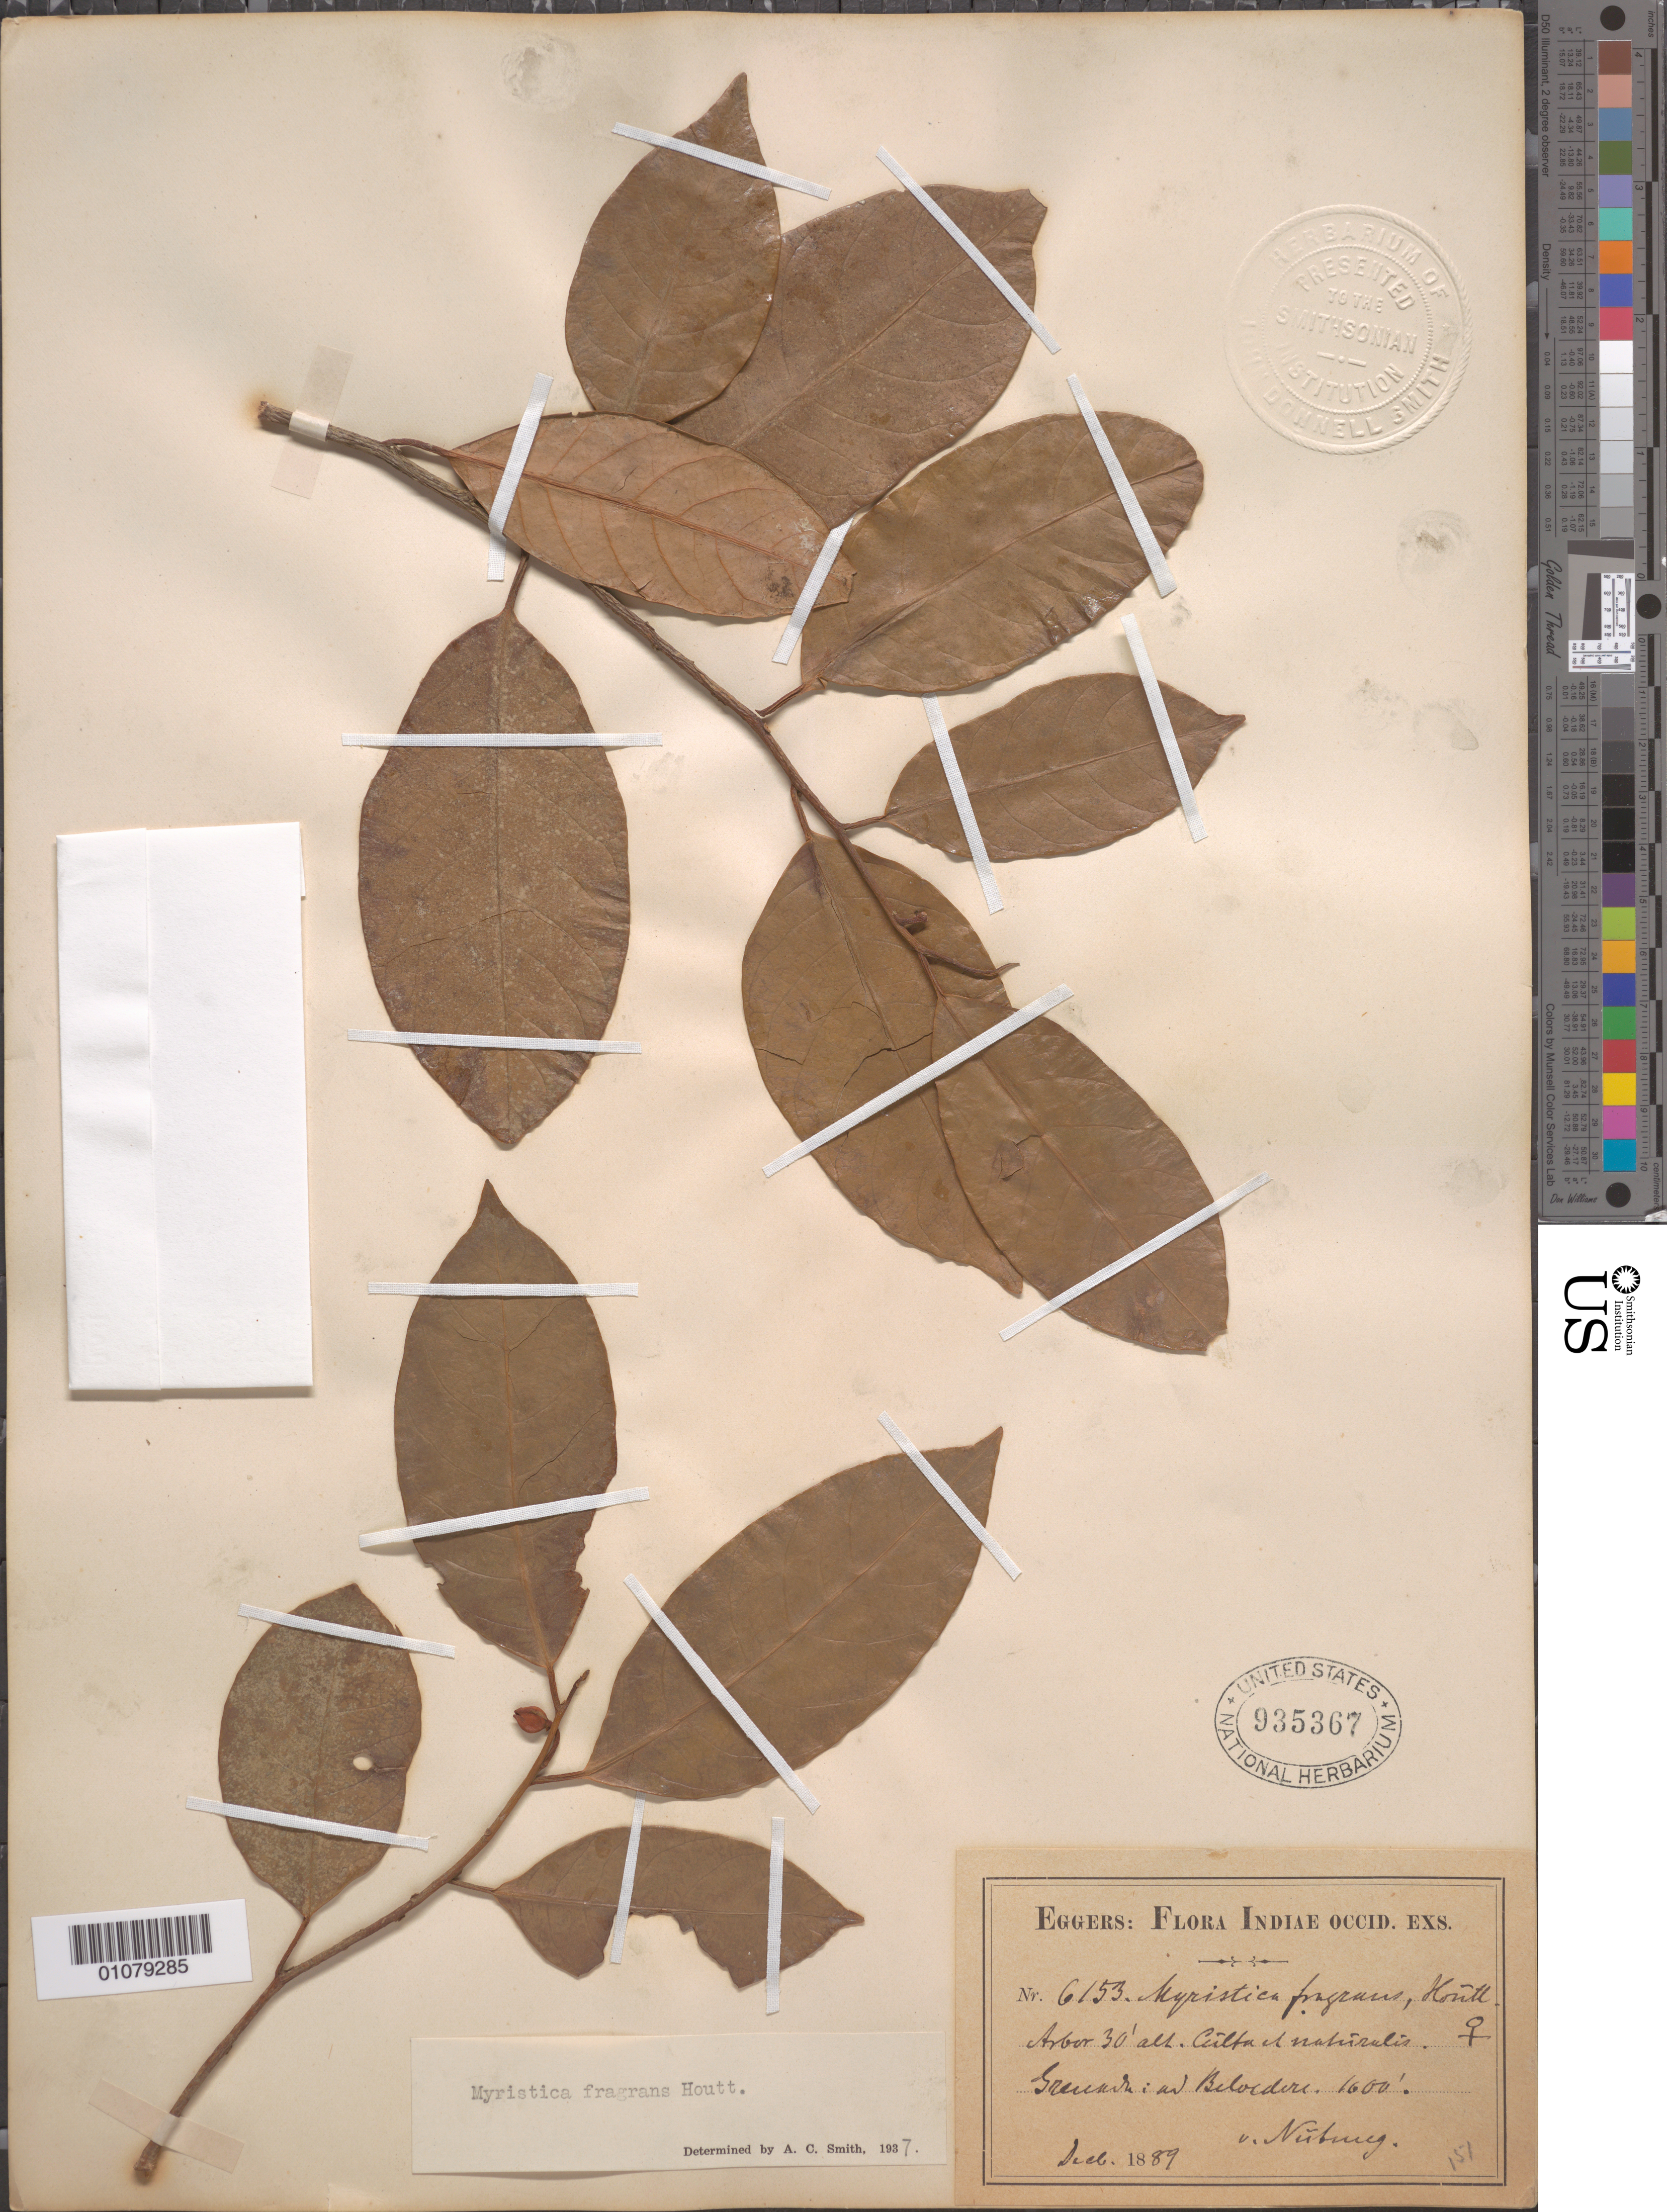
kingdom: Plantae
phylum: Tracheophyta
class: Magnoliopsida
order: Magnoliales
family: Myristicaceae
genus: Myristica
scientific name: Myristica fragrans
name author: Houtt.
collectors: H. F. A. von Eggers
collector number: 6153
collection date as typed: Dec 1889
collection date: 1889-12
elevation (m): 488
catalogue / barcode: US 935367